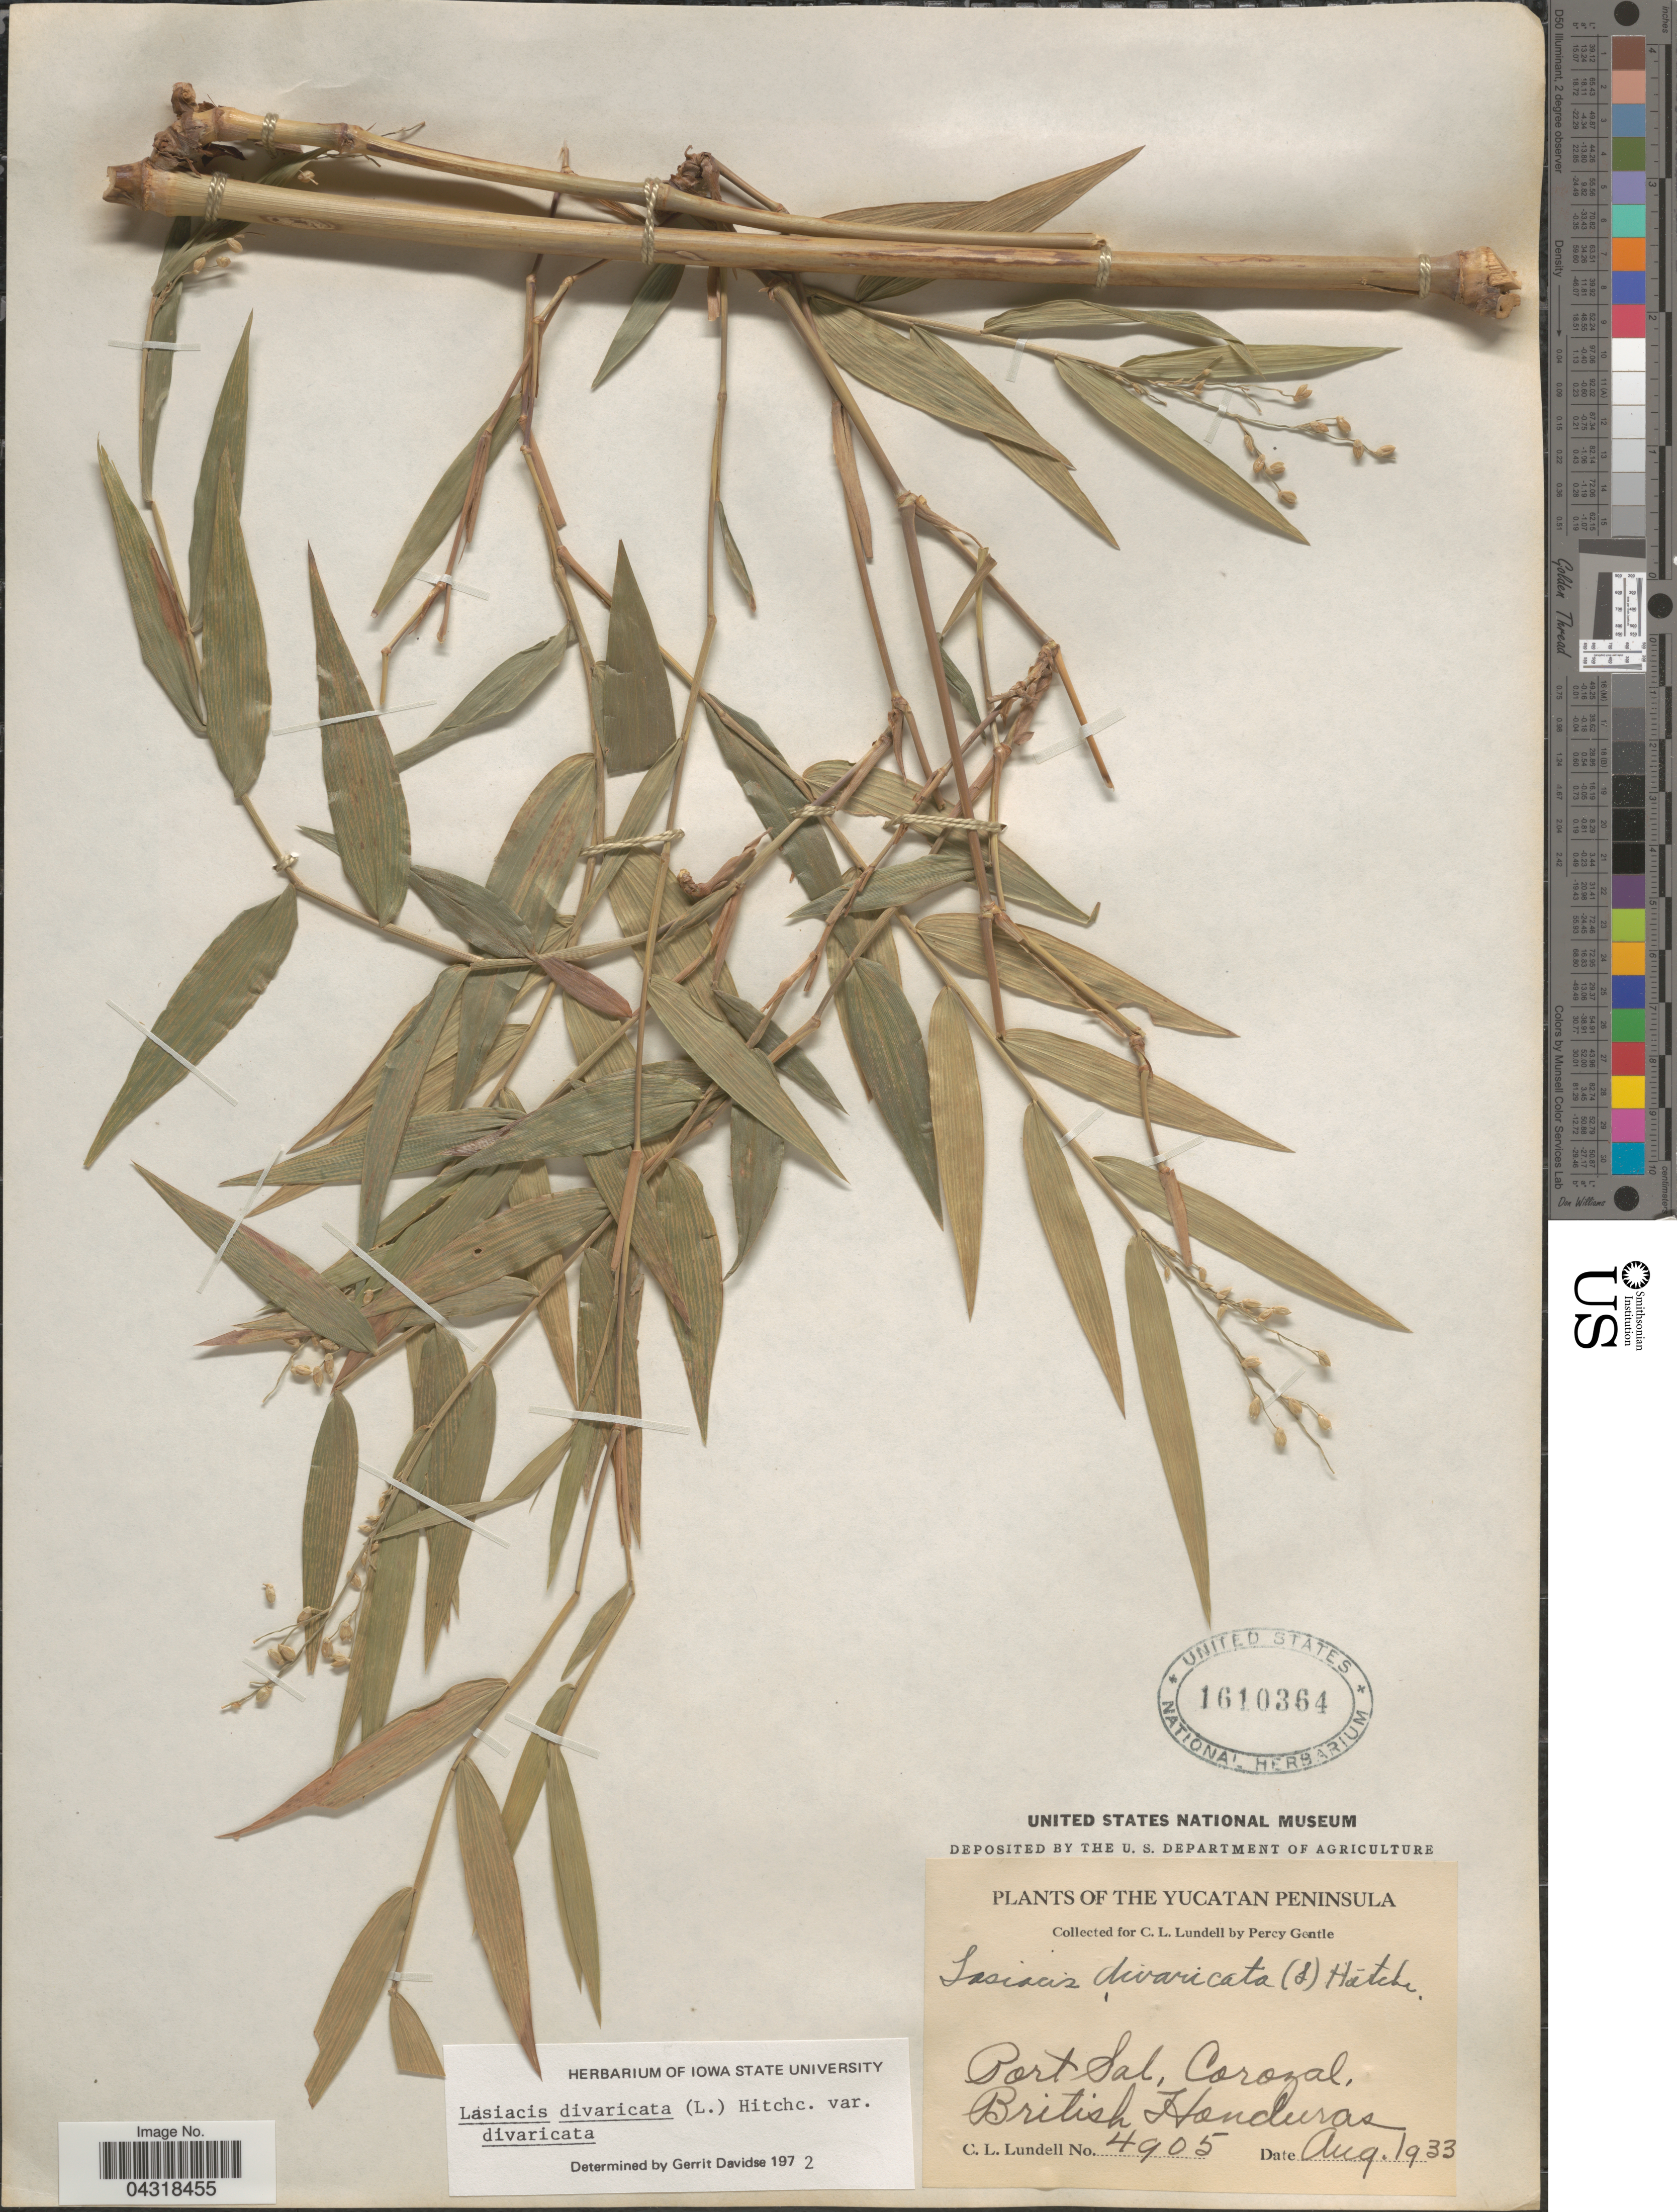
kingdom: Plantae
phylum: Tracheophyta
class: Liliopsida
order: Poales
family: Poaceae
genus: Lasiacis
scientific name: Lasiacis divaricata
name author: (L.) Hitchc.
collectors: C. L. Lundell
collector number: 4905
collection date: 1933-08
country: Belize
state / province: Corozal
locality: The Yucatan Peninsula. Port Sal, British Honduras.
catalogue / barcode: US 1610364